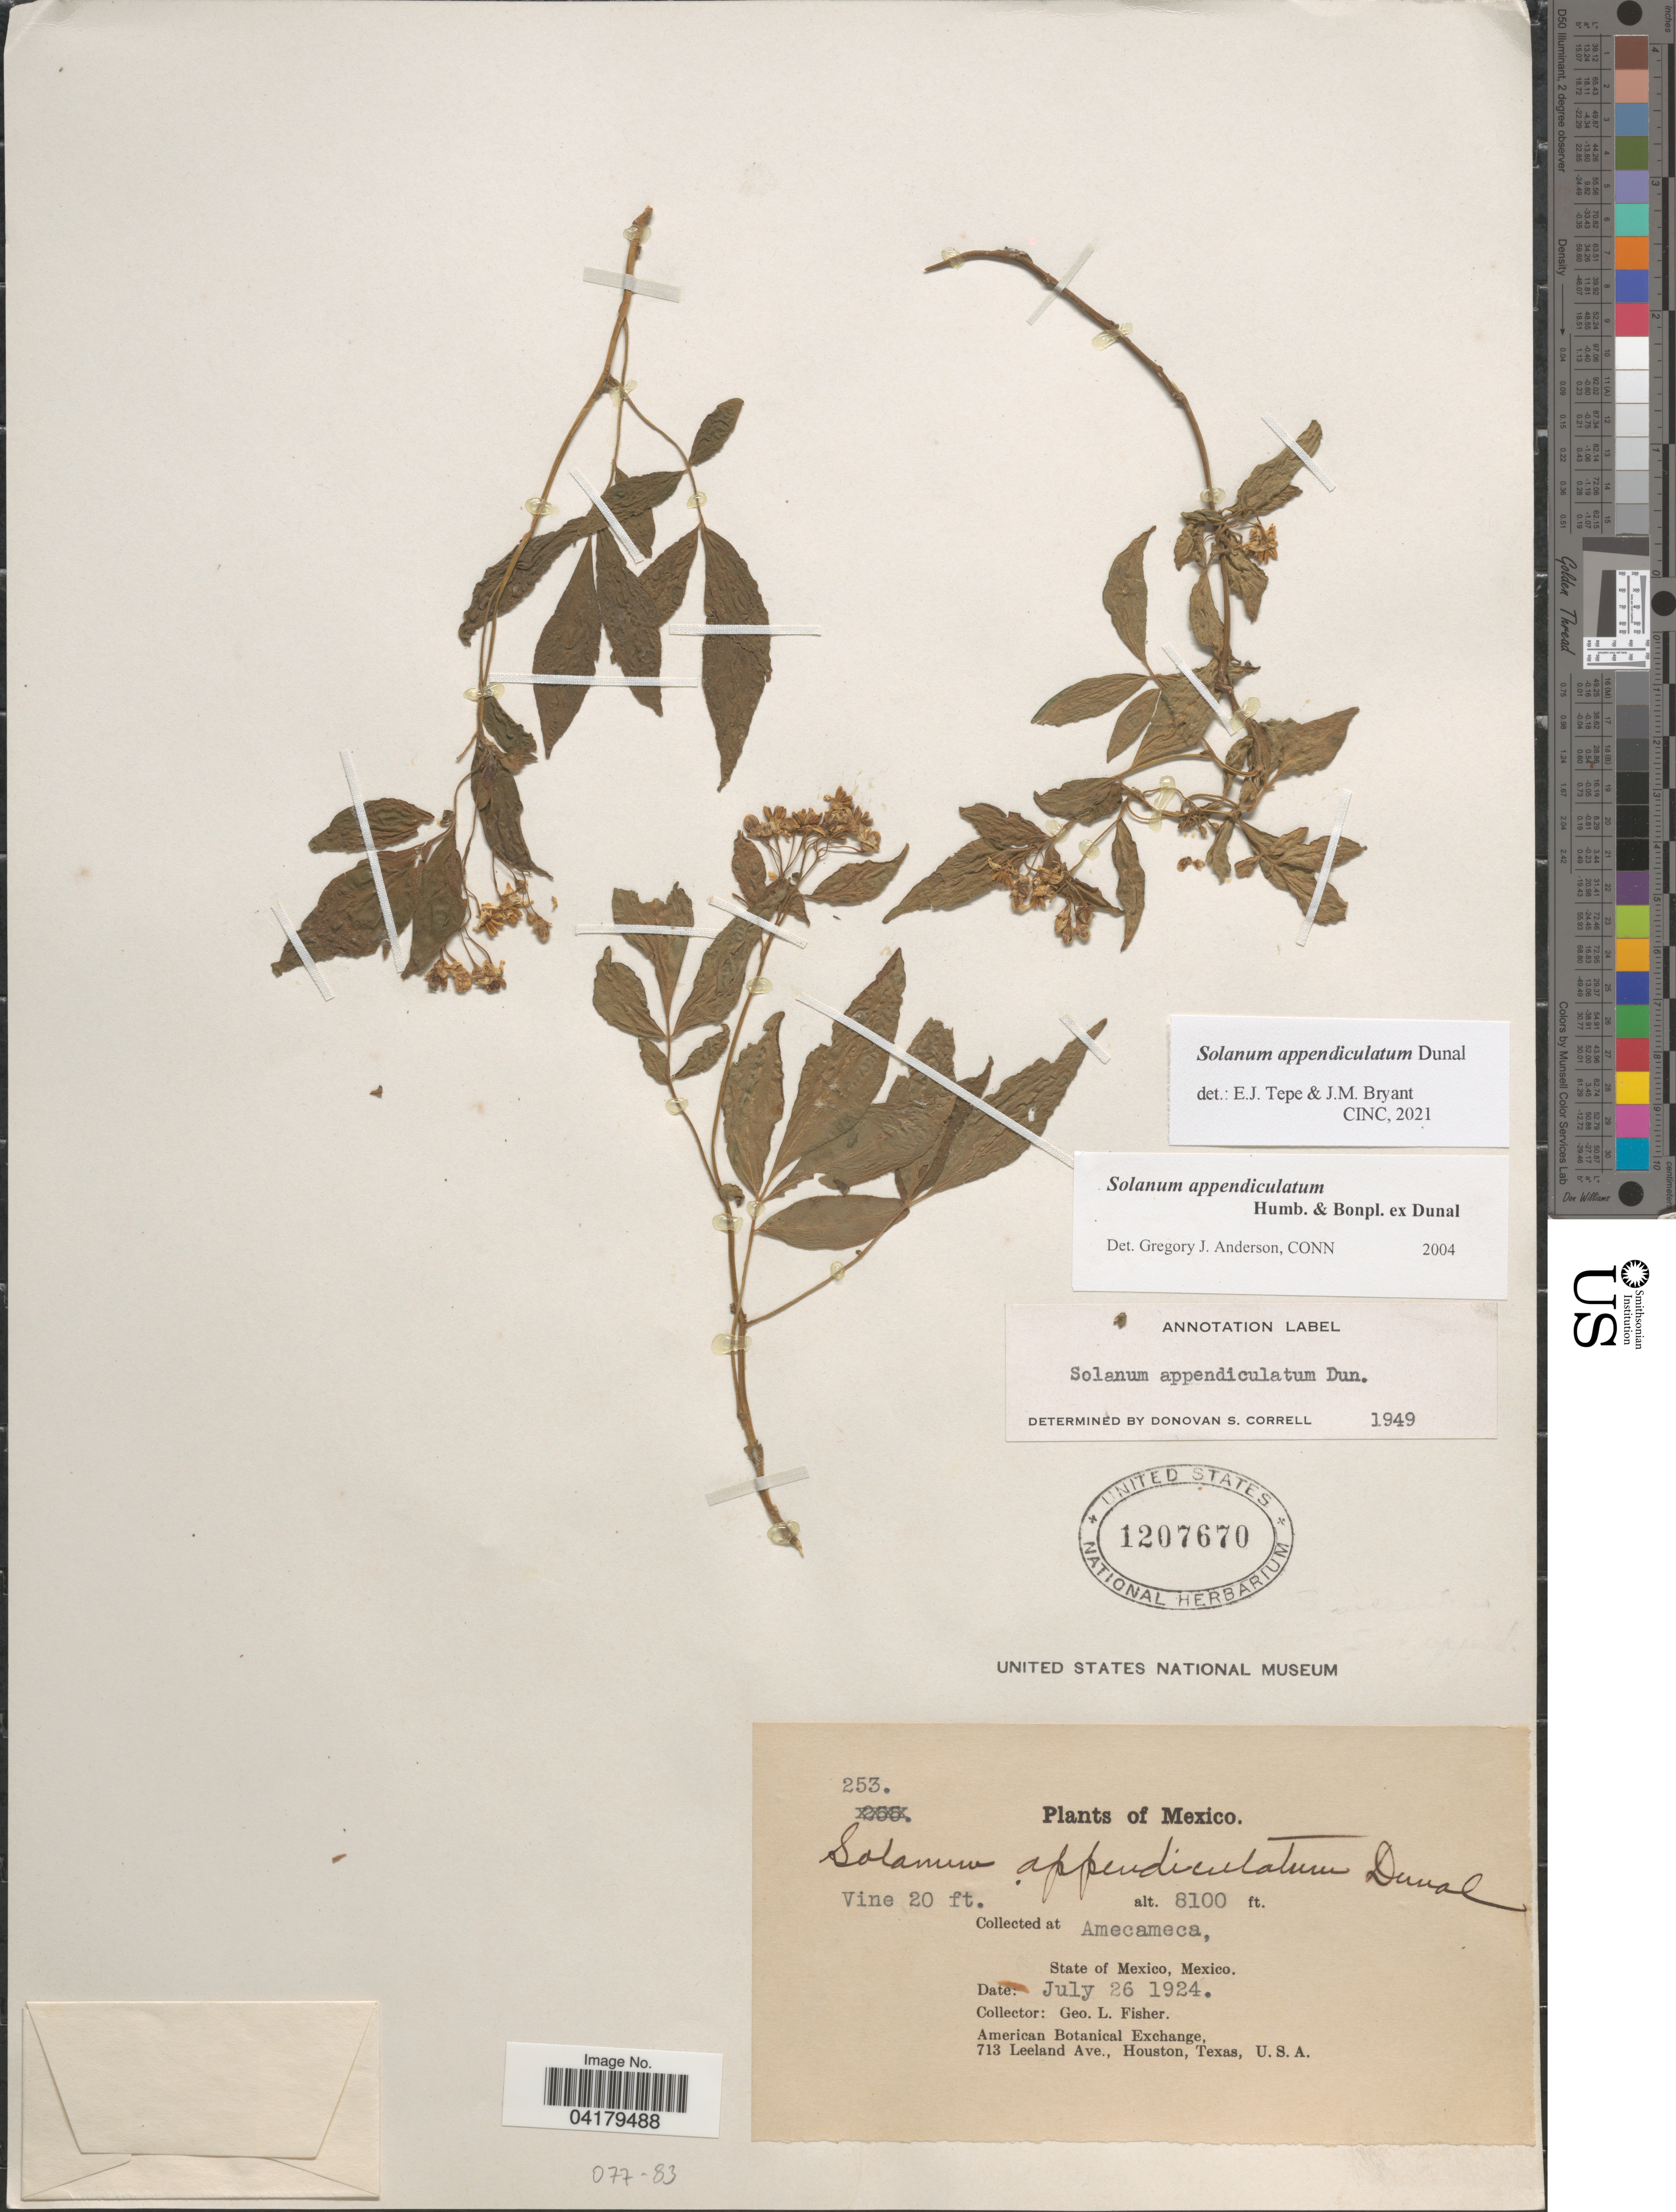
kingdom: Plantae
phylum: Tracheophyta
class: Magnoliopsida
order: Solanales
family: Solanaceae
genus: Solanum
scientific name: Solanum appendiculatum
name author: Humb. & Bonpl. ex Dunal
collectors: G. L. Fisher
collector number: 253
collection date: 1924-07-26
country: Mexico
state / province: México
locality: Amecameca.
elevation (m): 2469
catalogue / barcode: US 1207670